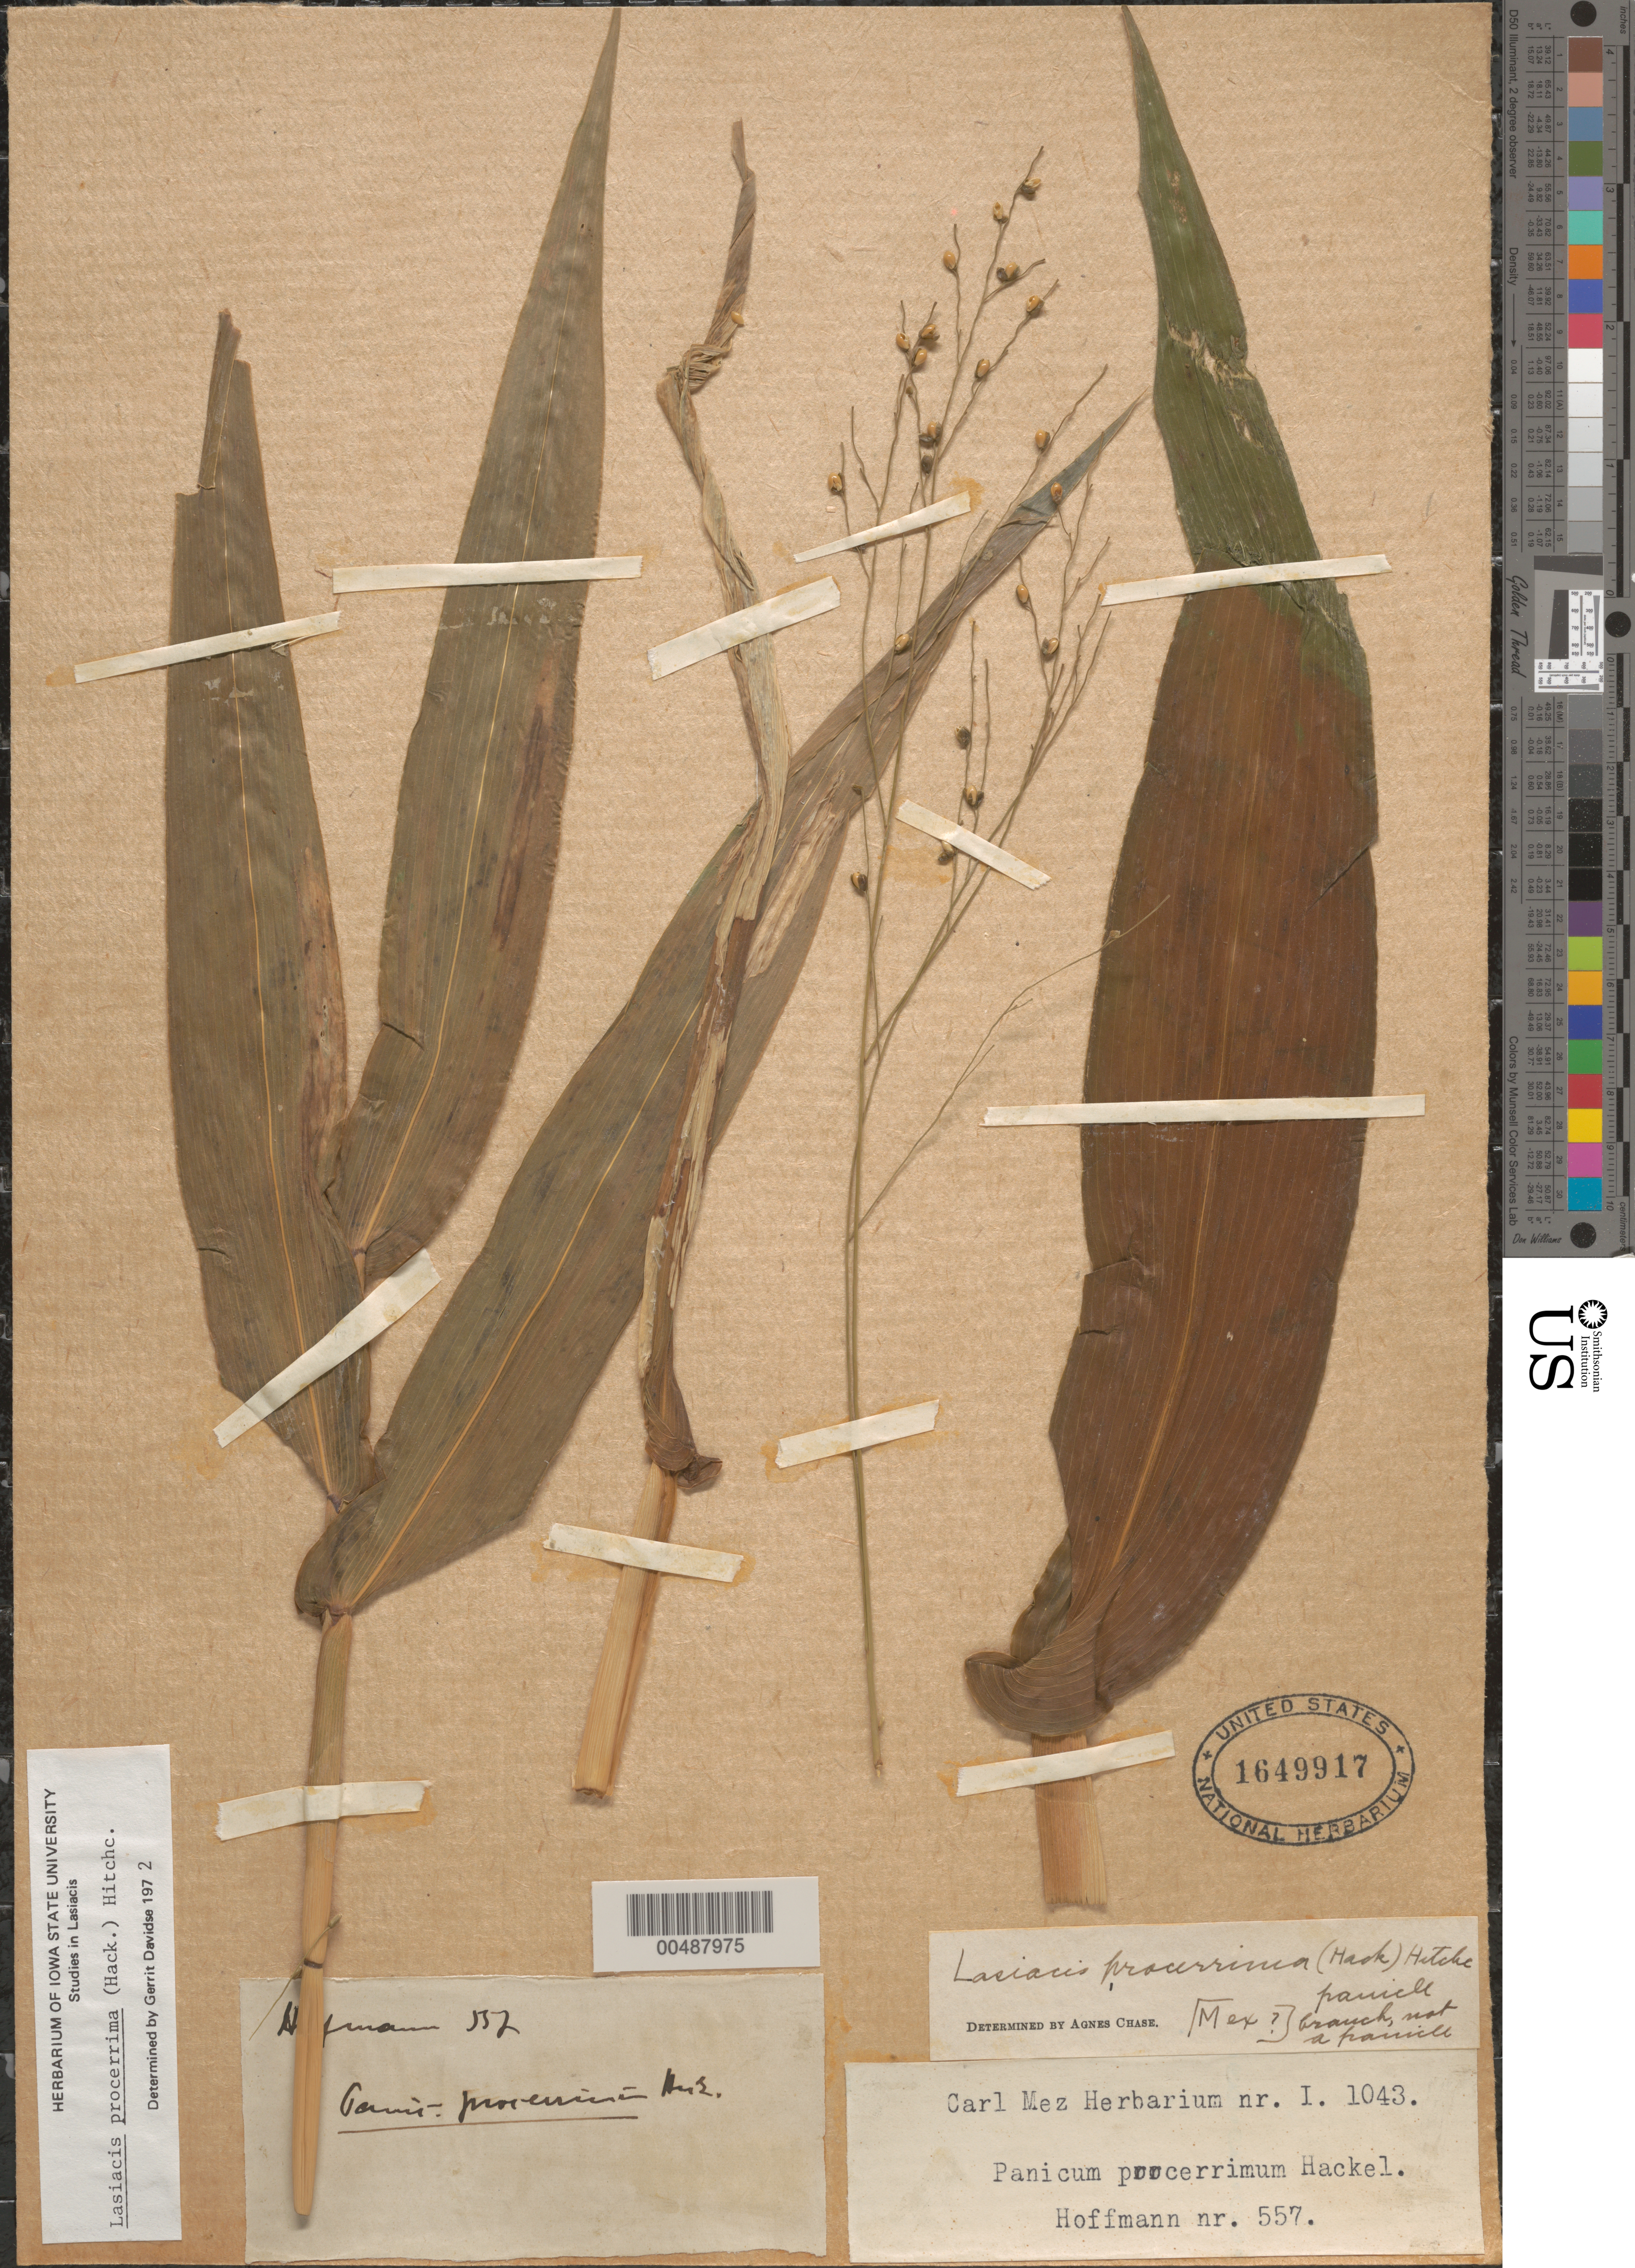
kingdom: Plantae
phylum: Tracheophyta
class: Liliopsida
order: Poales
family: Poaceae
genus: Lasiacis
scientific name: Lasiacis procerrima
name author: (Hack.) Hitchc.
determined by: Davidse, Gerrit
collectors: -- Hoffman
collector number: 557/1043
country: Mexico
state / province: Durango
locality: San Ramon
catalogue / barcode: US 1649917